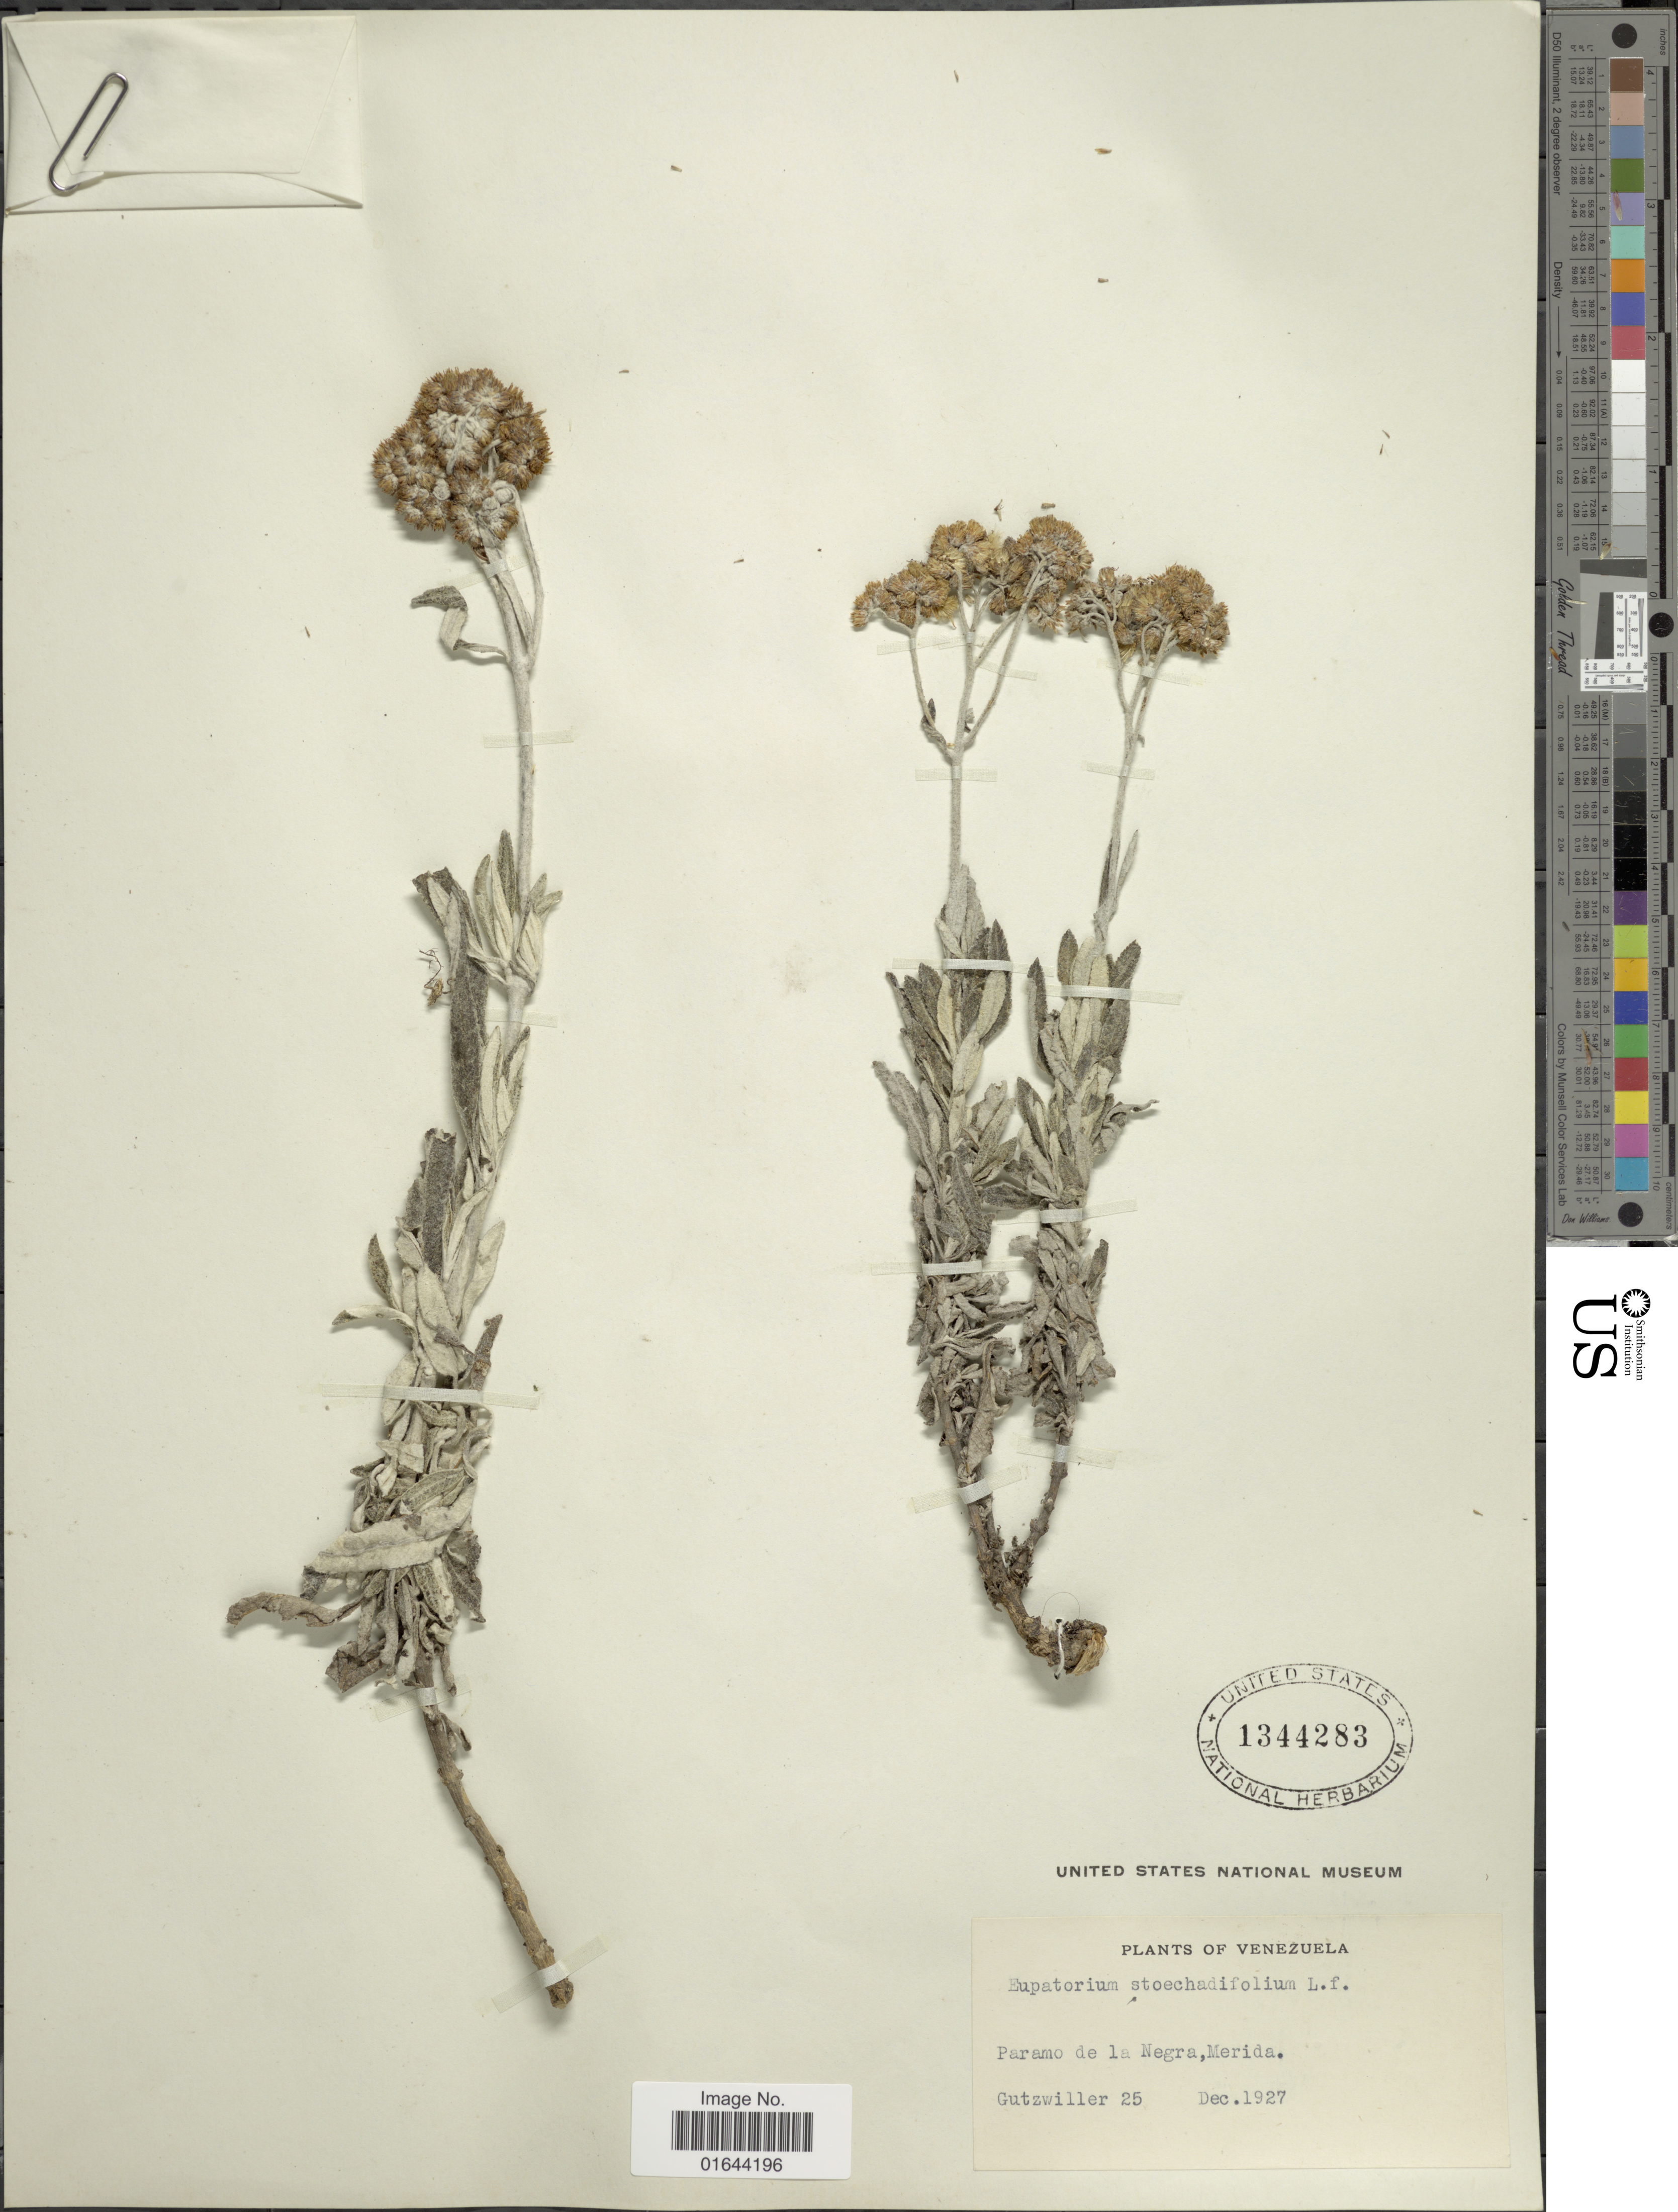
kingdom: Plantae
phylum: Tracheophyta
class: Magnoliopsida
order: Asterales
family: Asteraceae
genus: Lourteigia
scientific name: Lourteigia stoechadifolia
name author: (L. f.) R.M. King & H. Rob.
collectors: -. Gutzwiller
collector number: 25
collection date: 1927-12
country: Venezuela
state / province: Mérida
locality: Parama de la Negra, Merida.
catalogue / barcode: US 1344283